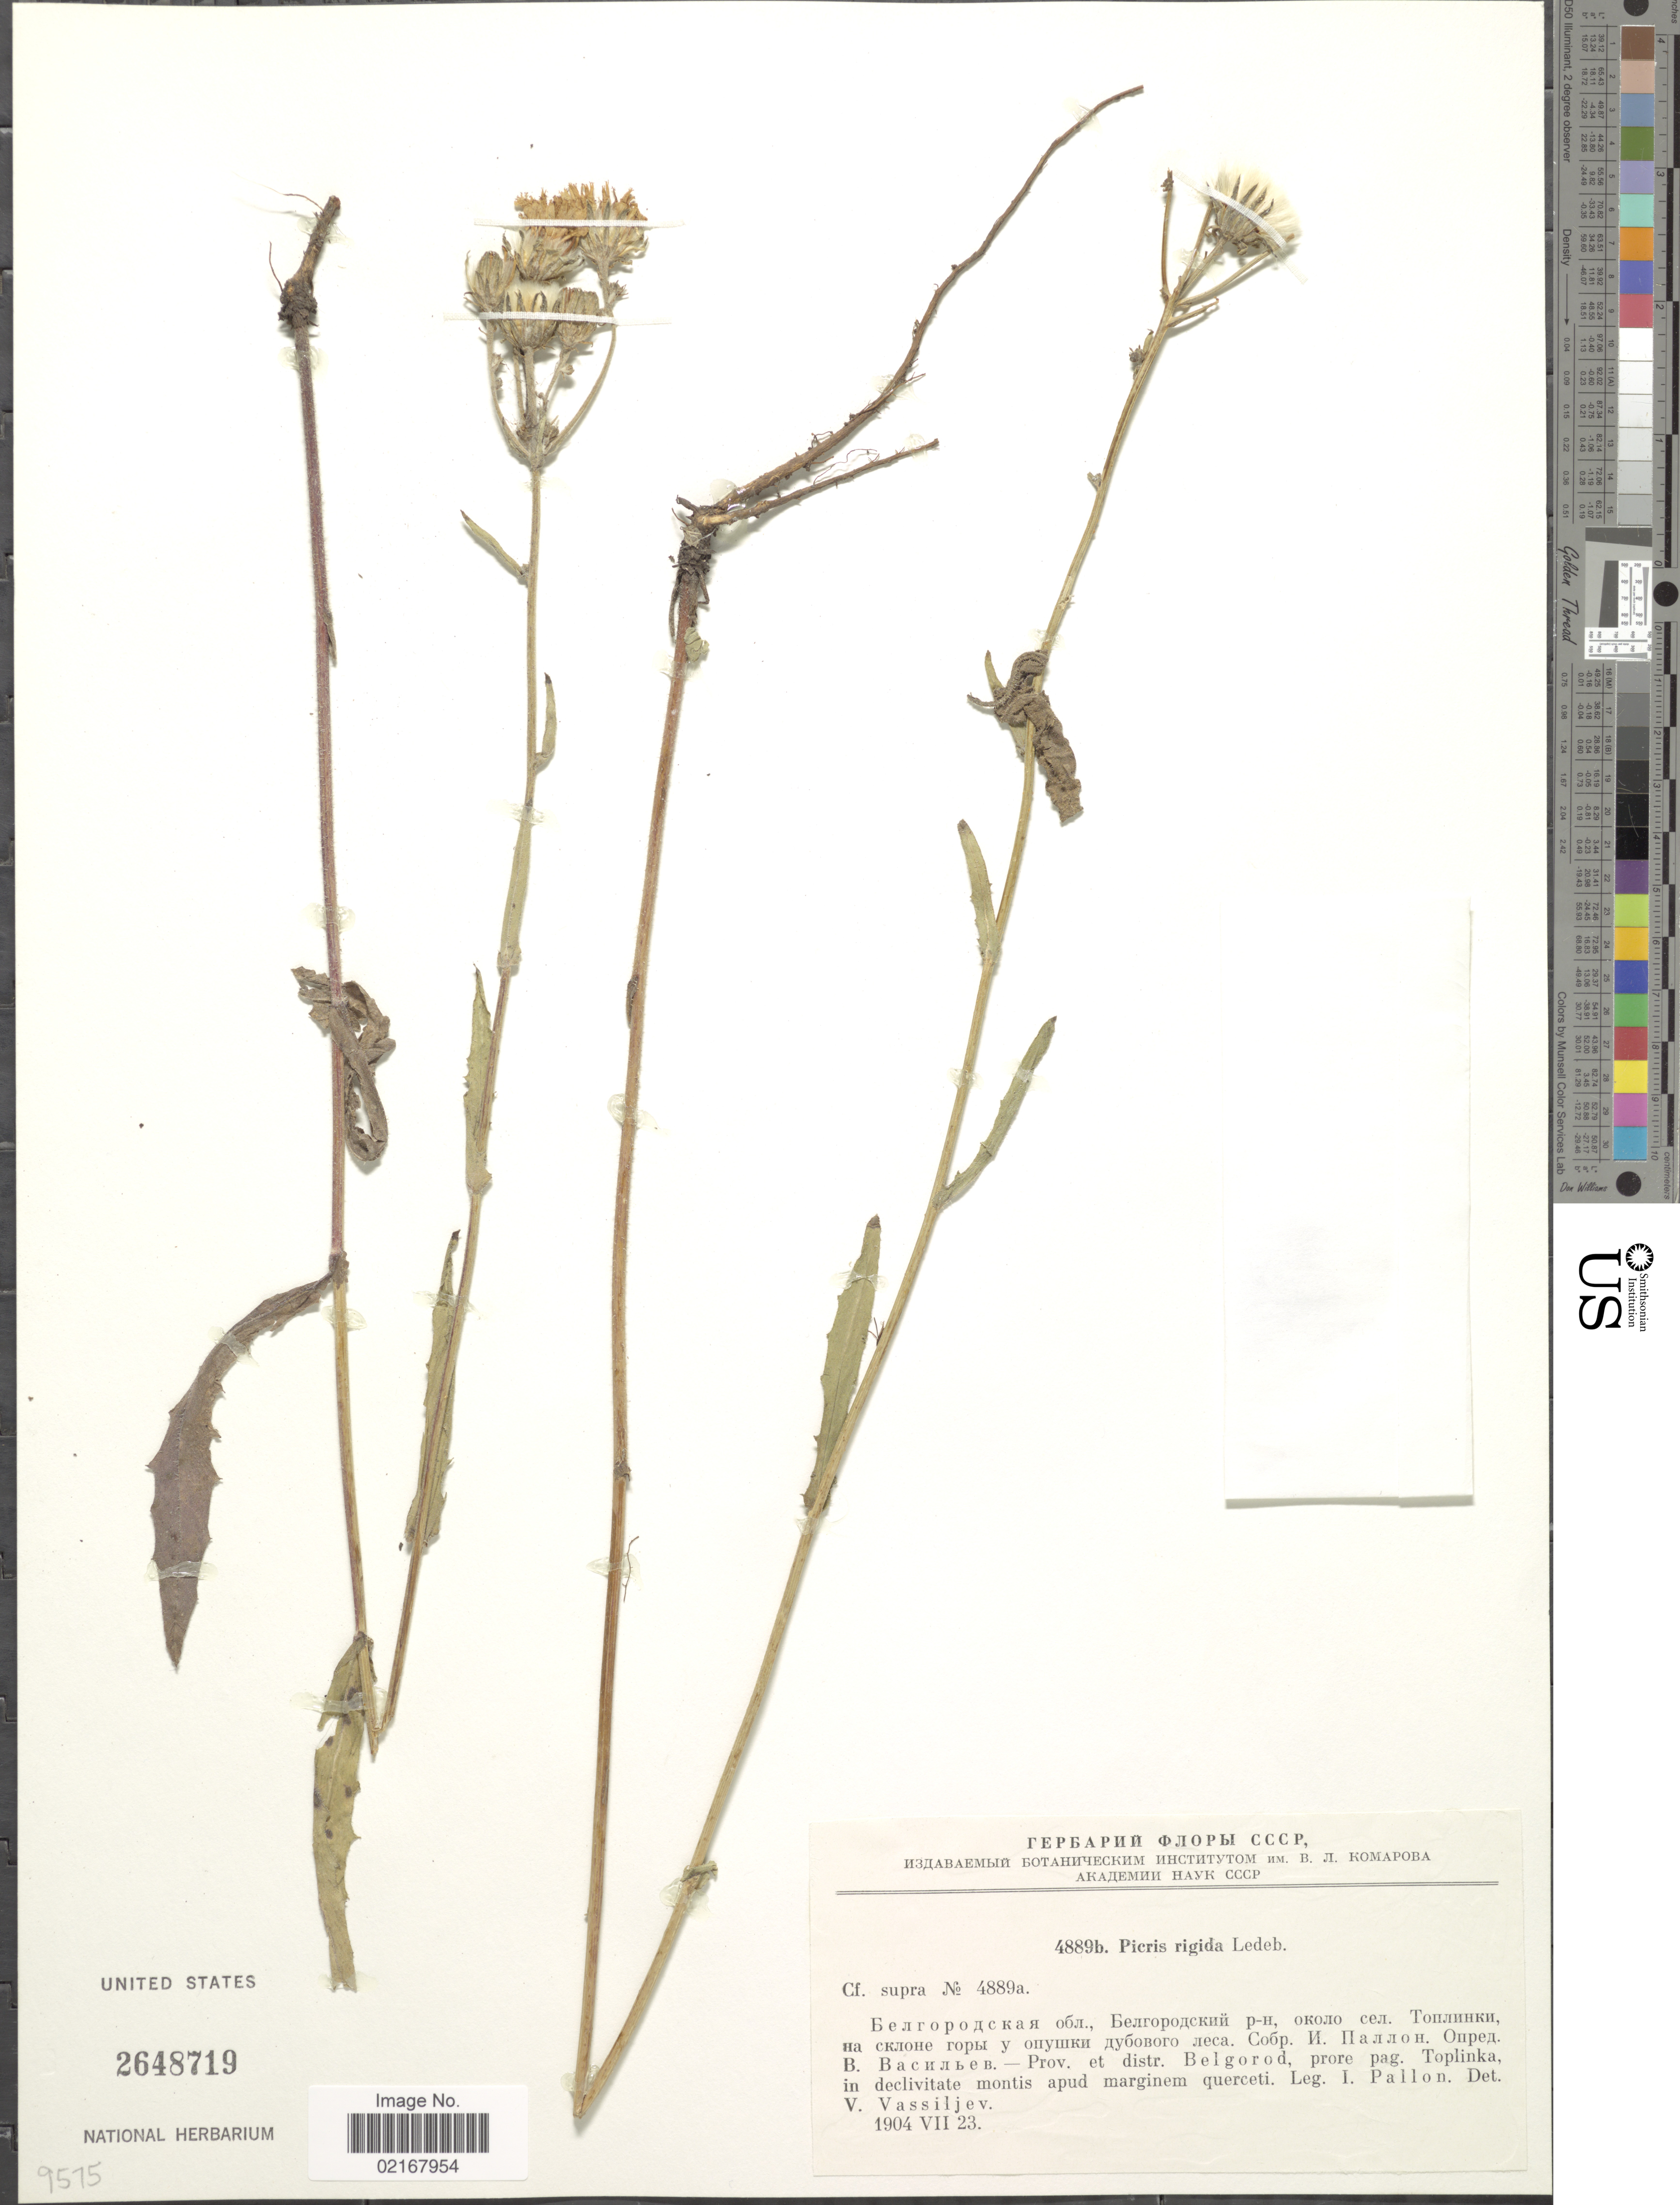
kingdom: Plantae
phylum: Tracheophyta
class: Magnoliopsida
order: Asterales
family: Asteraceae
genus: Picris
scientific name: Picris hieracioides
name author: L.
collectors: I. Pallon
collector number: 4889b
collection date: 1904-07-23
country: Russian Federation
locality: Prov. et distr. Belgorod, prope pag. Toplinka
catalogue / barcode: US 2648719